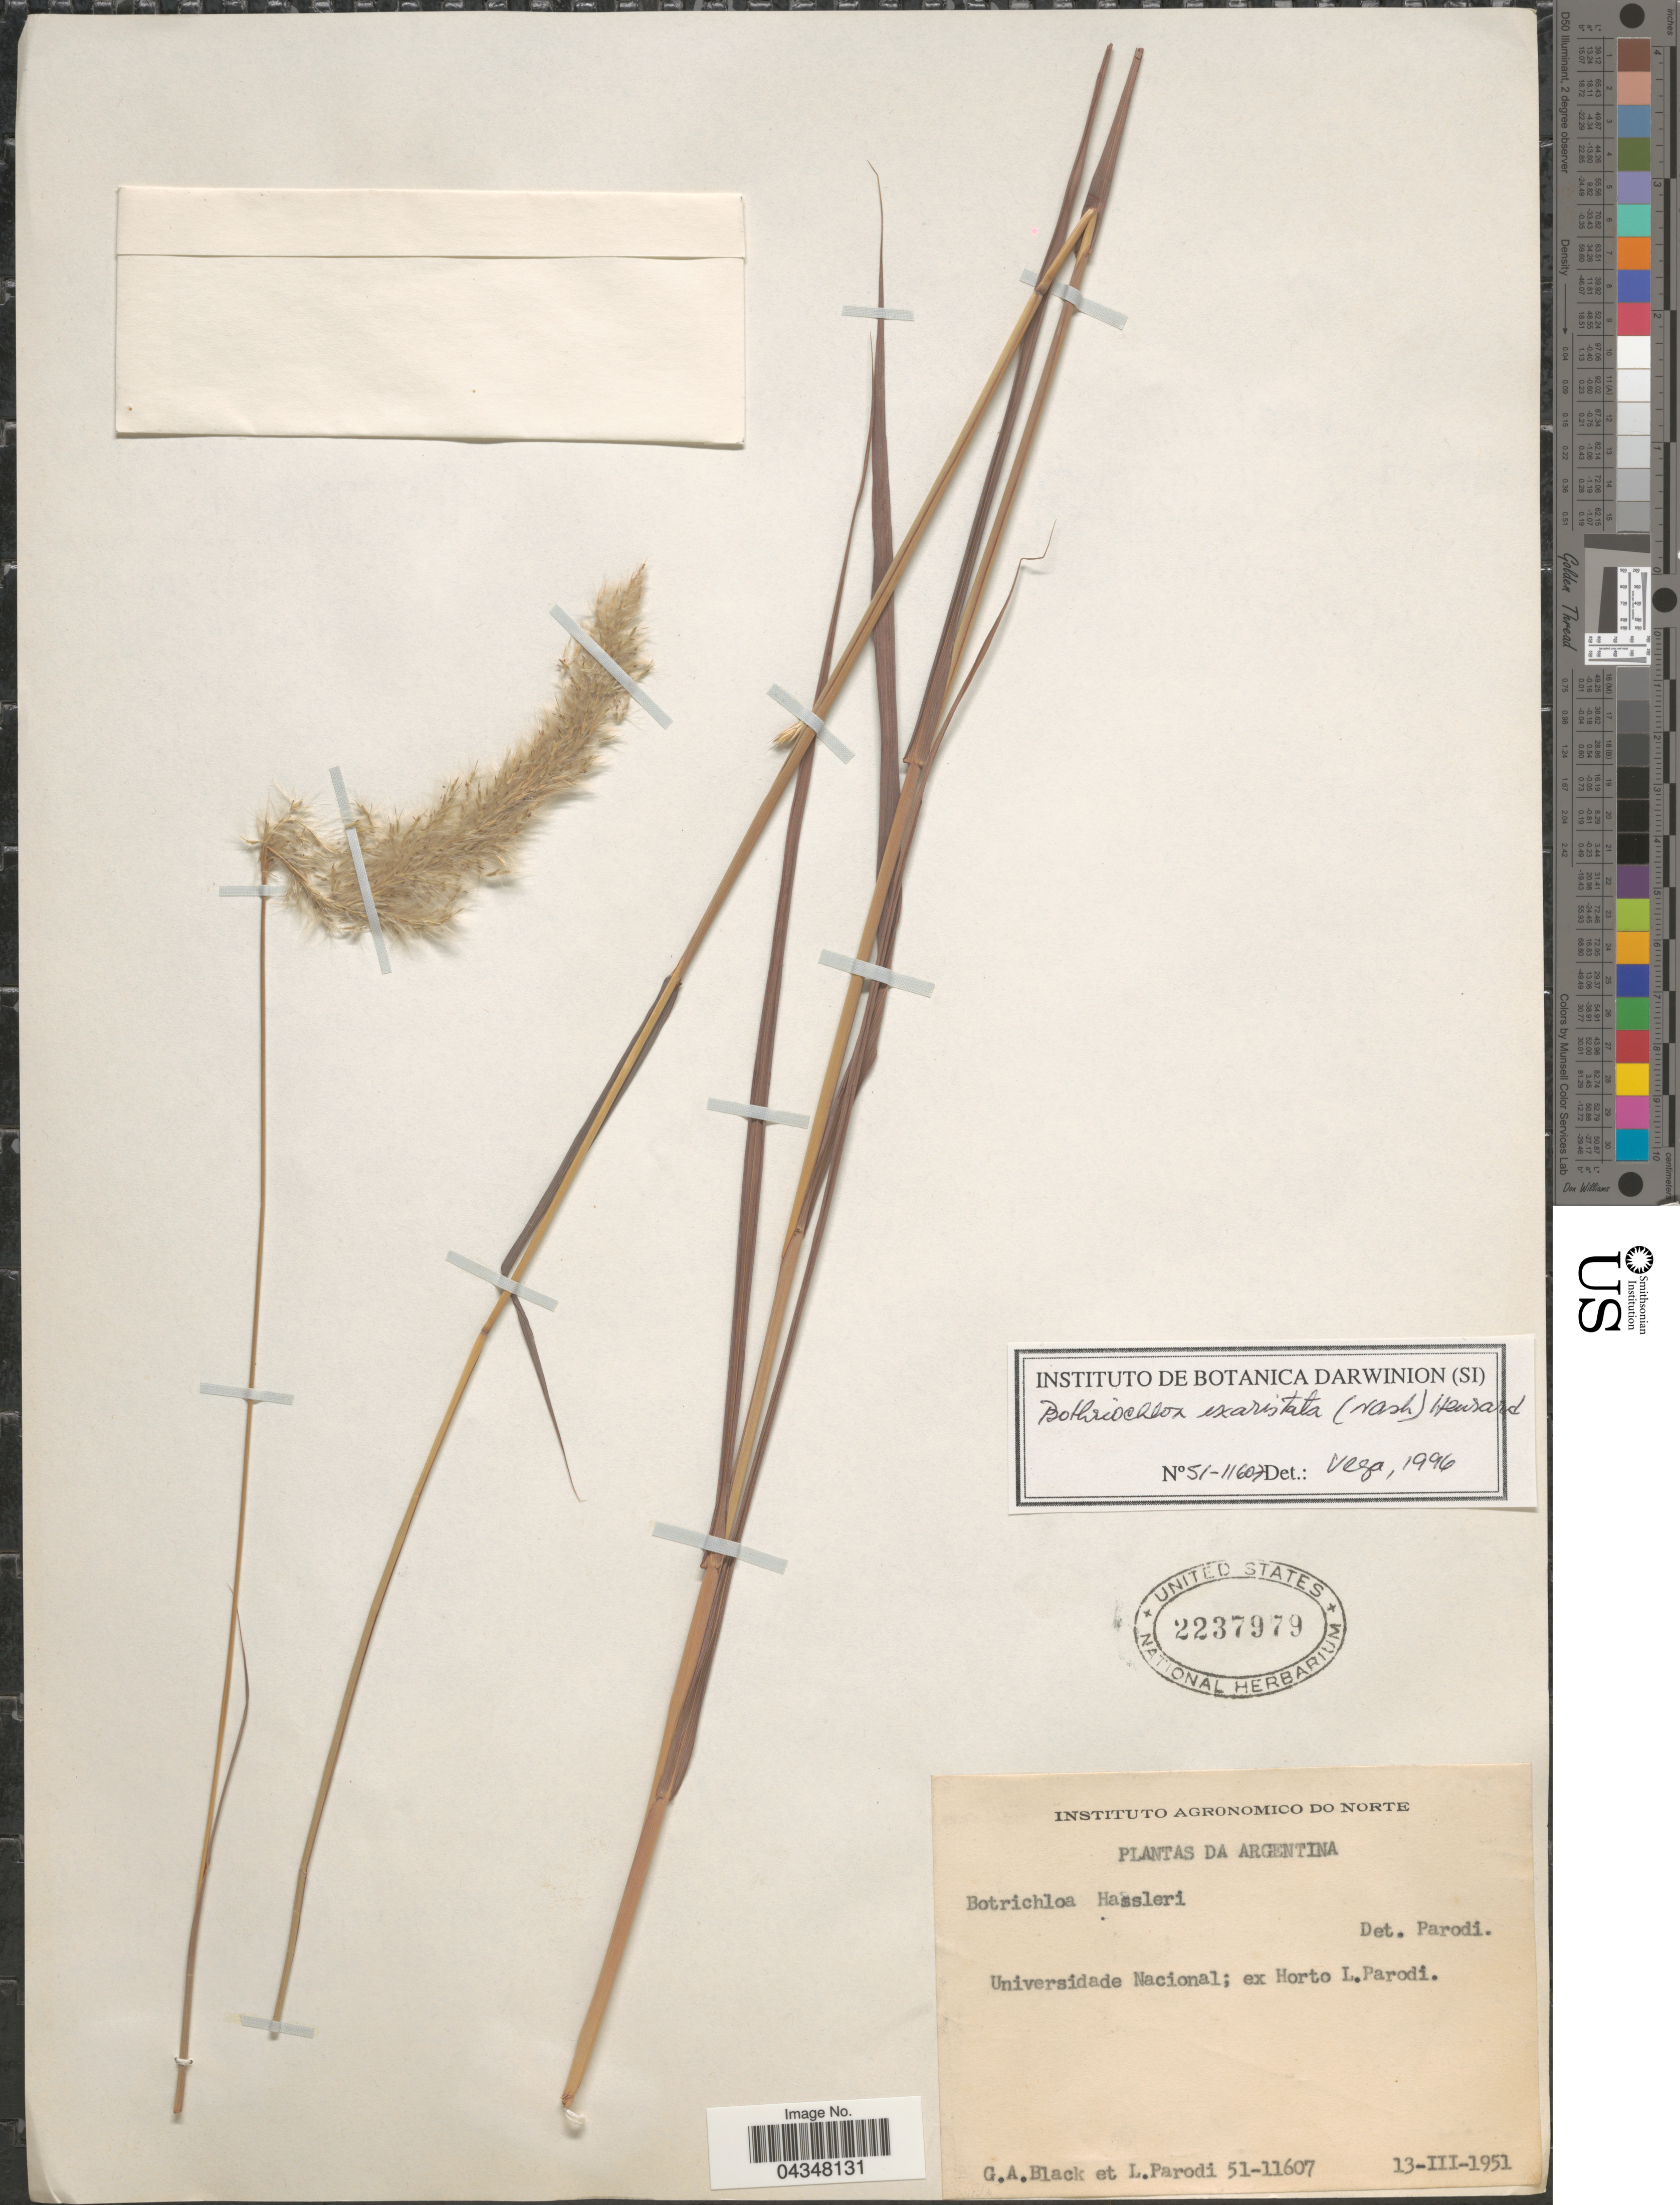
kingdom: Plantae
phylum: Tracheophyta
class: Liliopsida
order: Poales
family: Poaceae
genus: Bothriochloa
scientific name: Bothriochloa exaristata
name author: (Nash) Henr.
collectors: G. A. Black & L. R. Parodi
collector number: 51-11607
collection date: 1951-03-13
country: Argentina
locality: Universidade Naciona; ex Horto L. Parodi.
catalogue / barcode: US 2237979